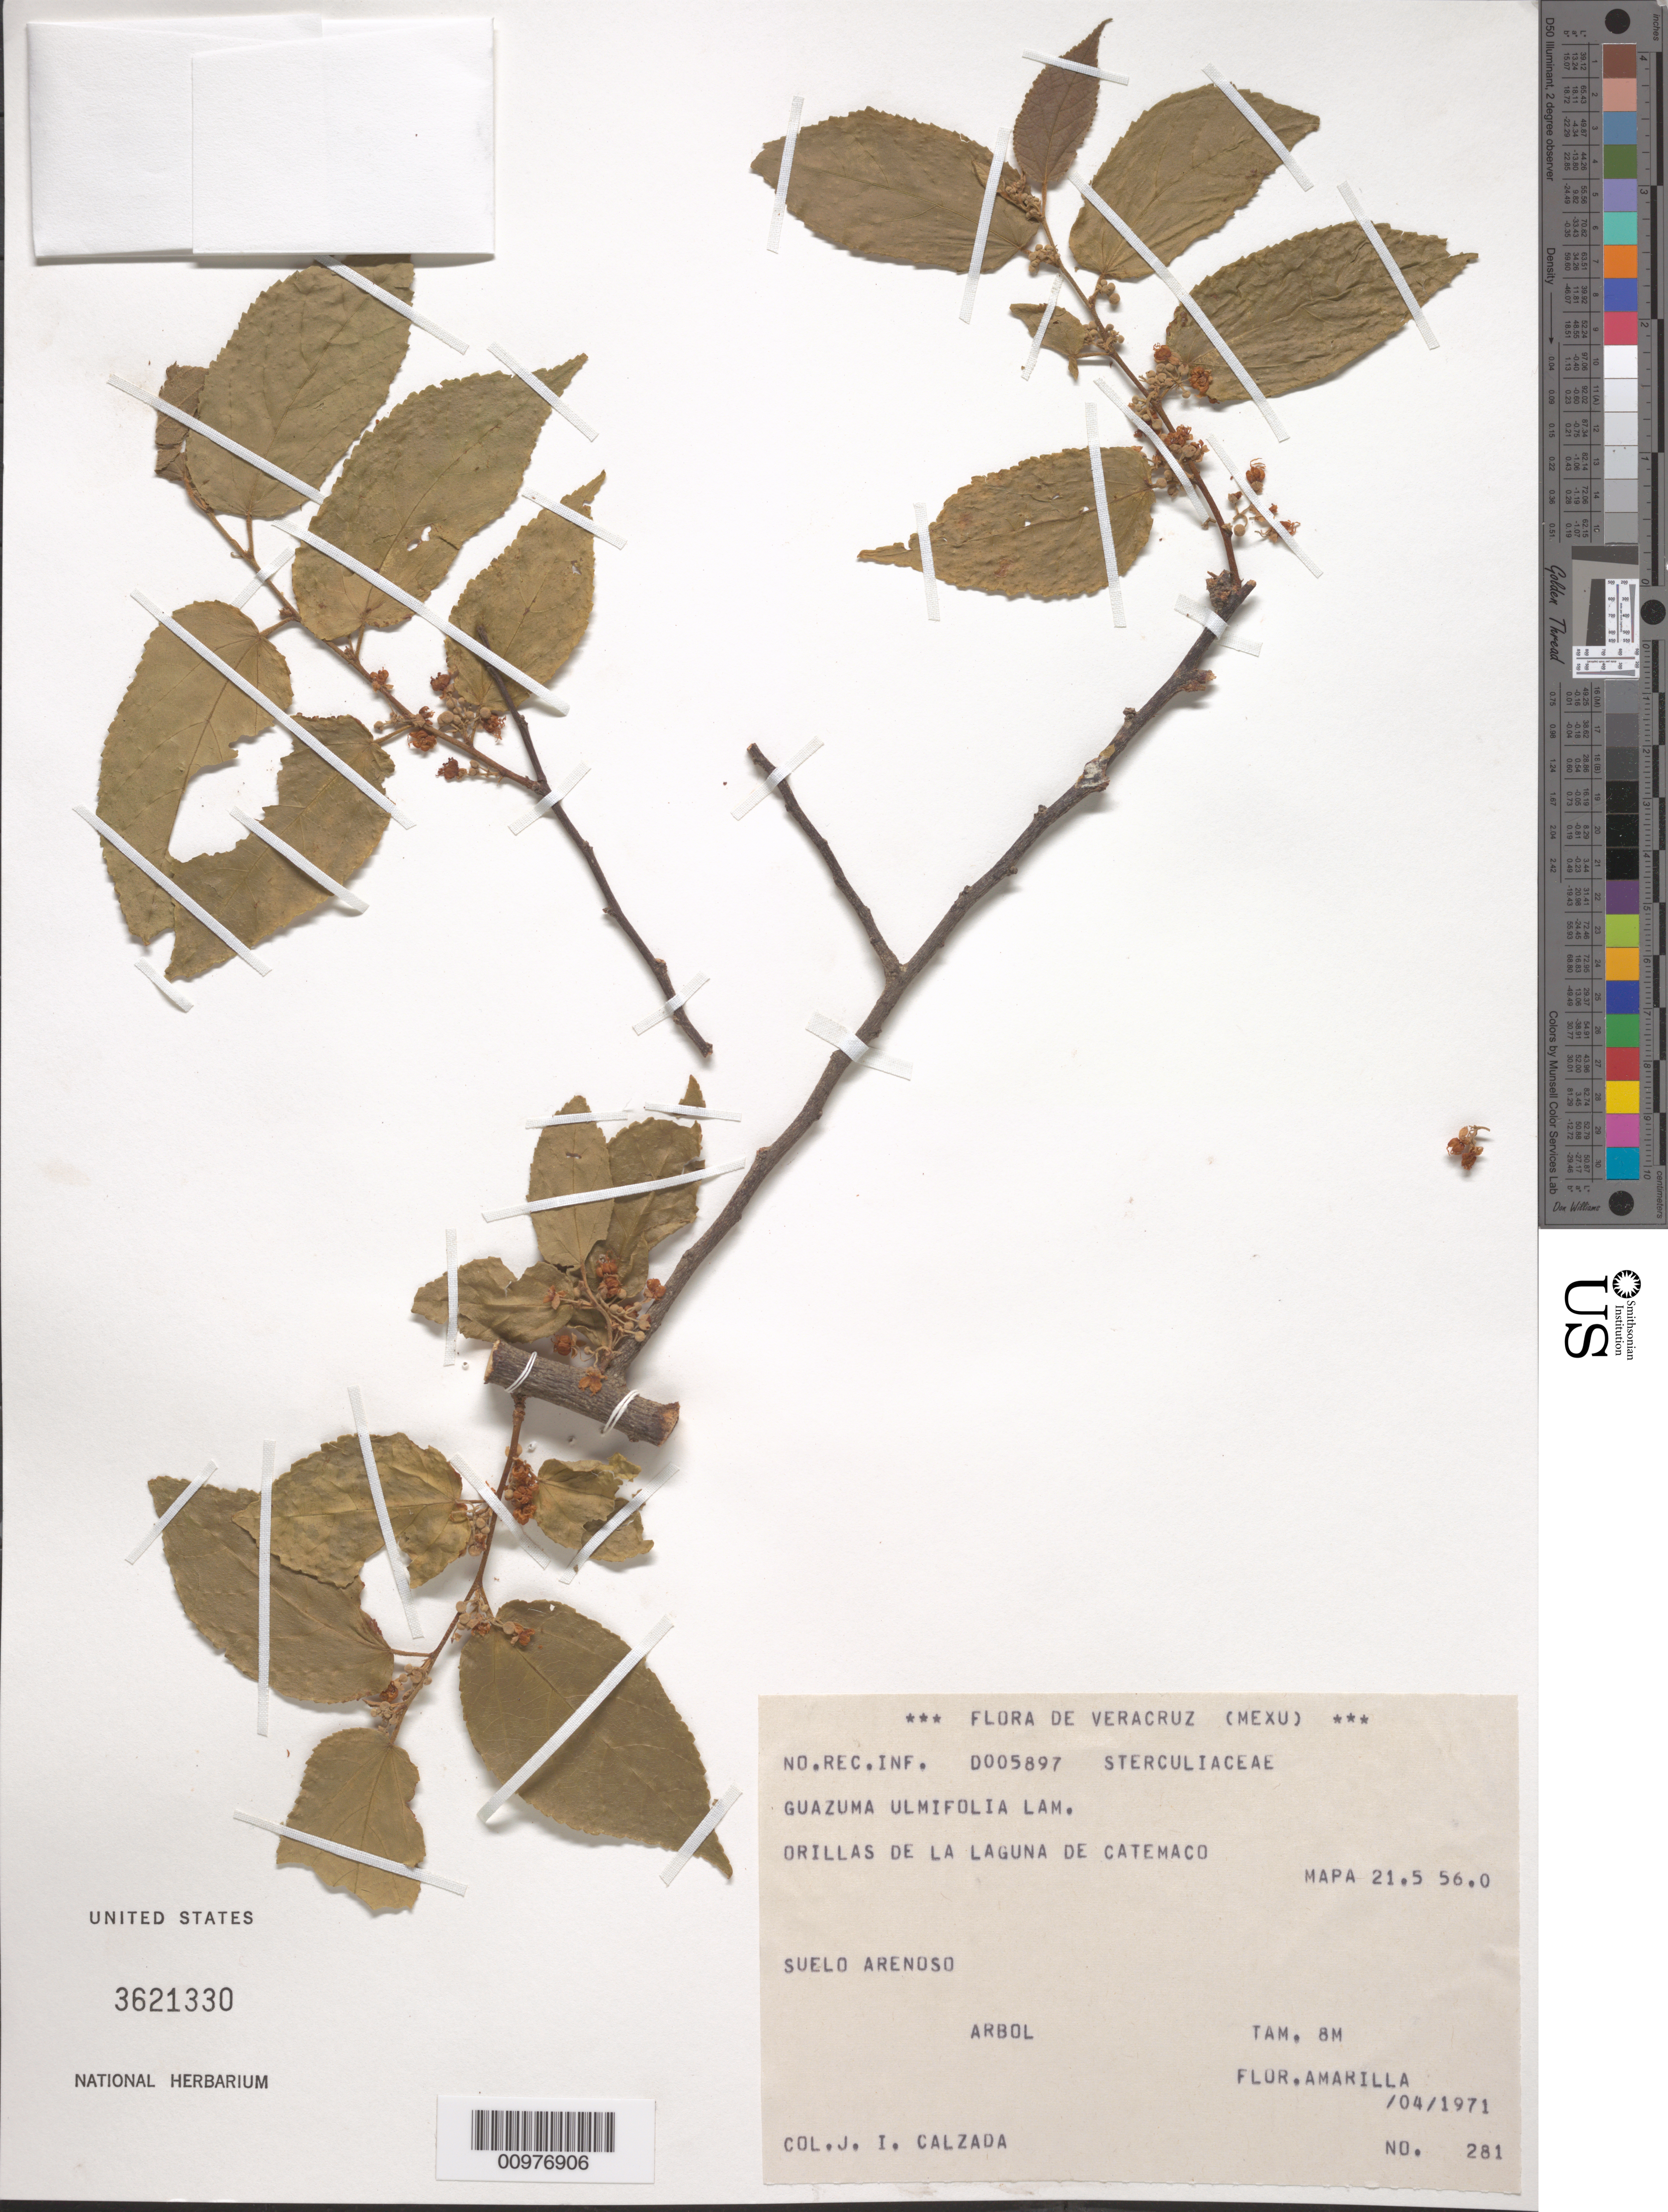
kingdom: Plantae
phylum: Tracheophyta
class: Magnoliopsida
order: Malvales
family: Malvaceae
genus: Guazuma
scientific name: Guazuma ulmifolia var. ulmifolia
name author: Lam.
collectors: J. I. Calzada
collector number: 281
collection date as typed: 04/1971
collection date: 1971-04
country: Mexico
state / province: Veracruz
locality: Orillas de la Laguna de Catemaco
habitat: suelo arenoso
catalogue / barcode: US 3621330